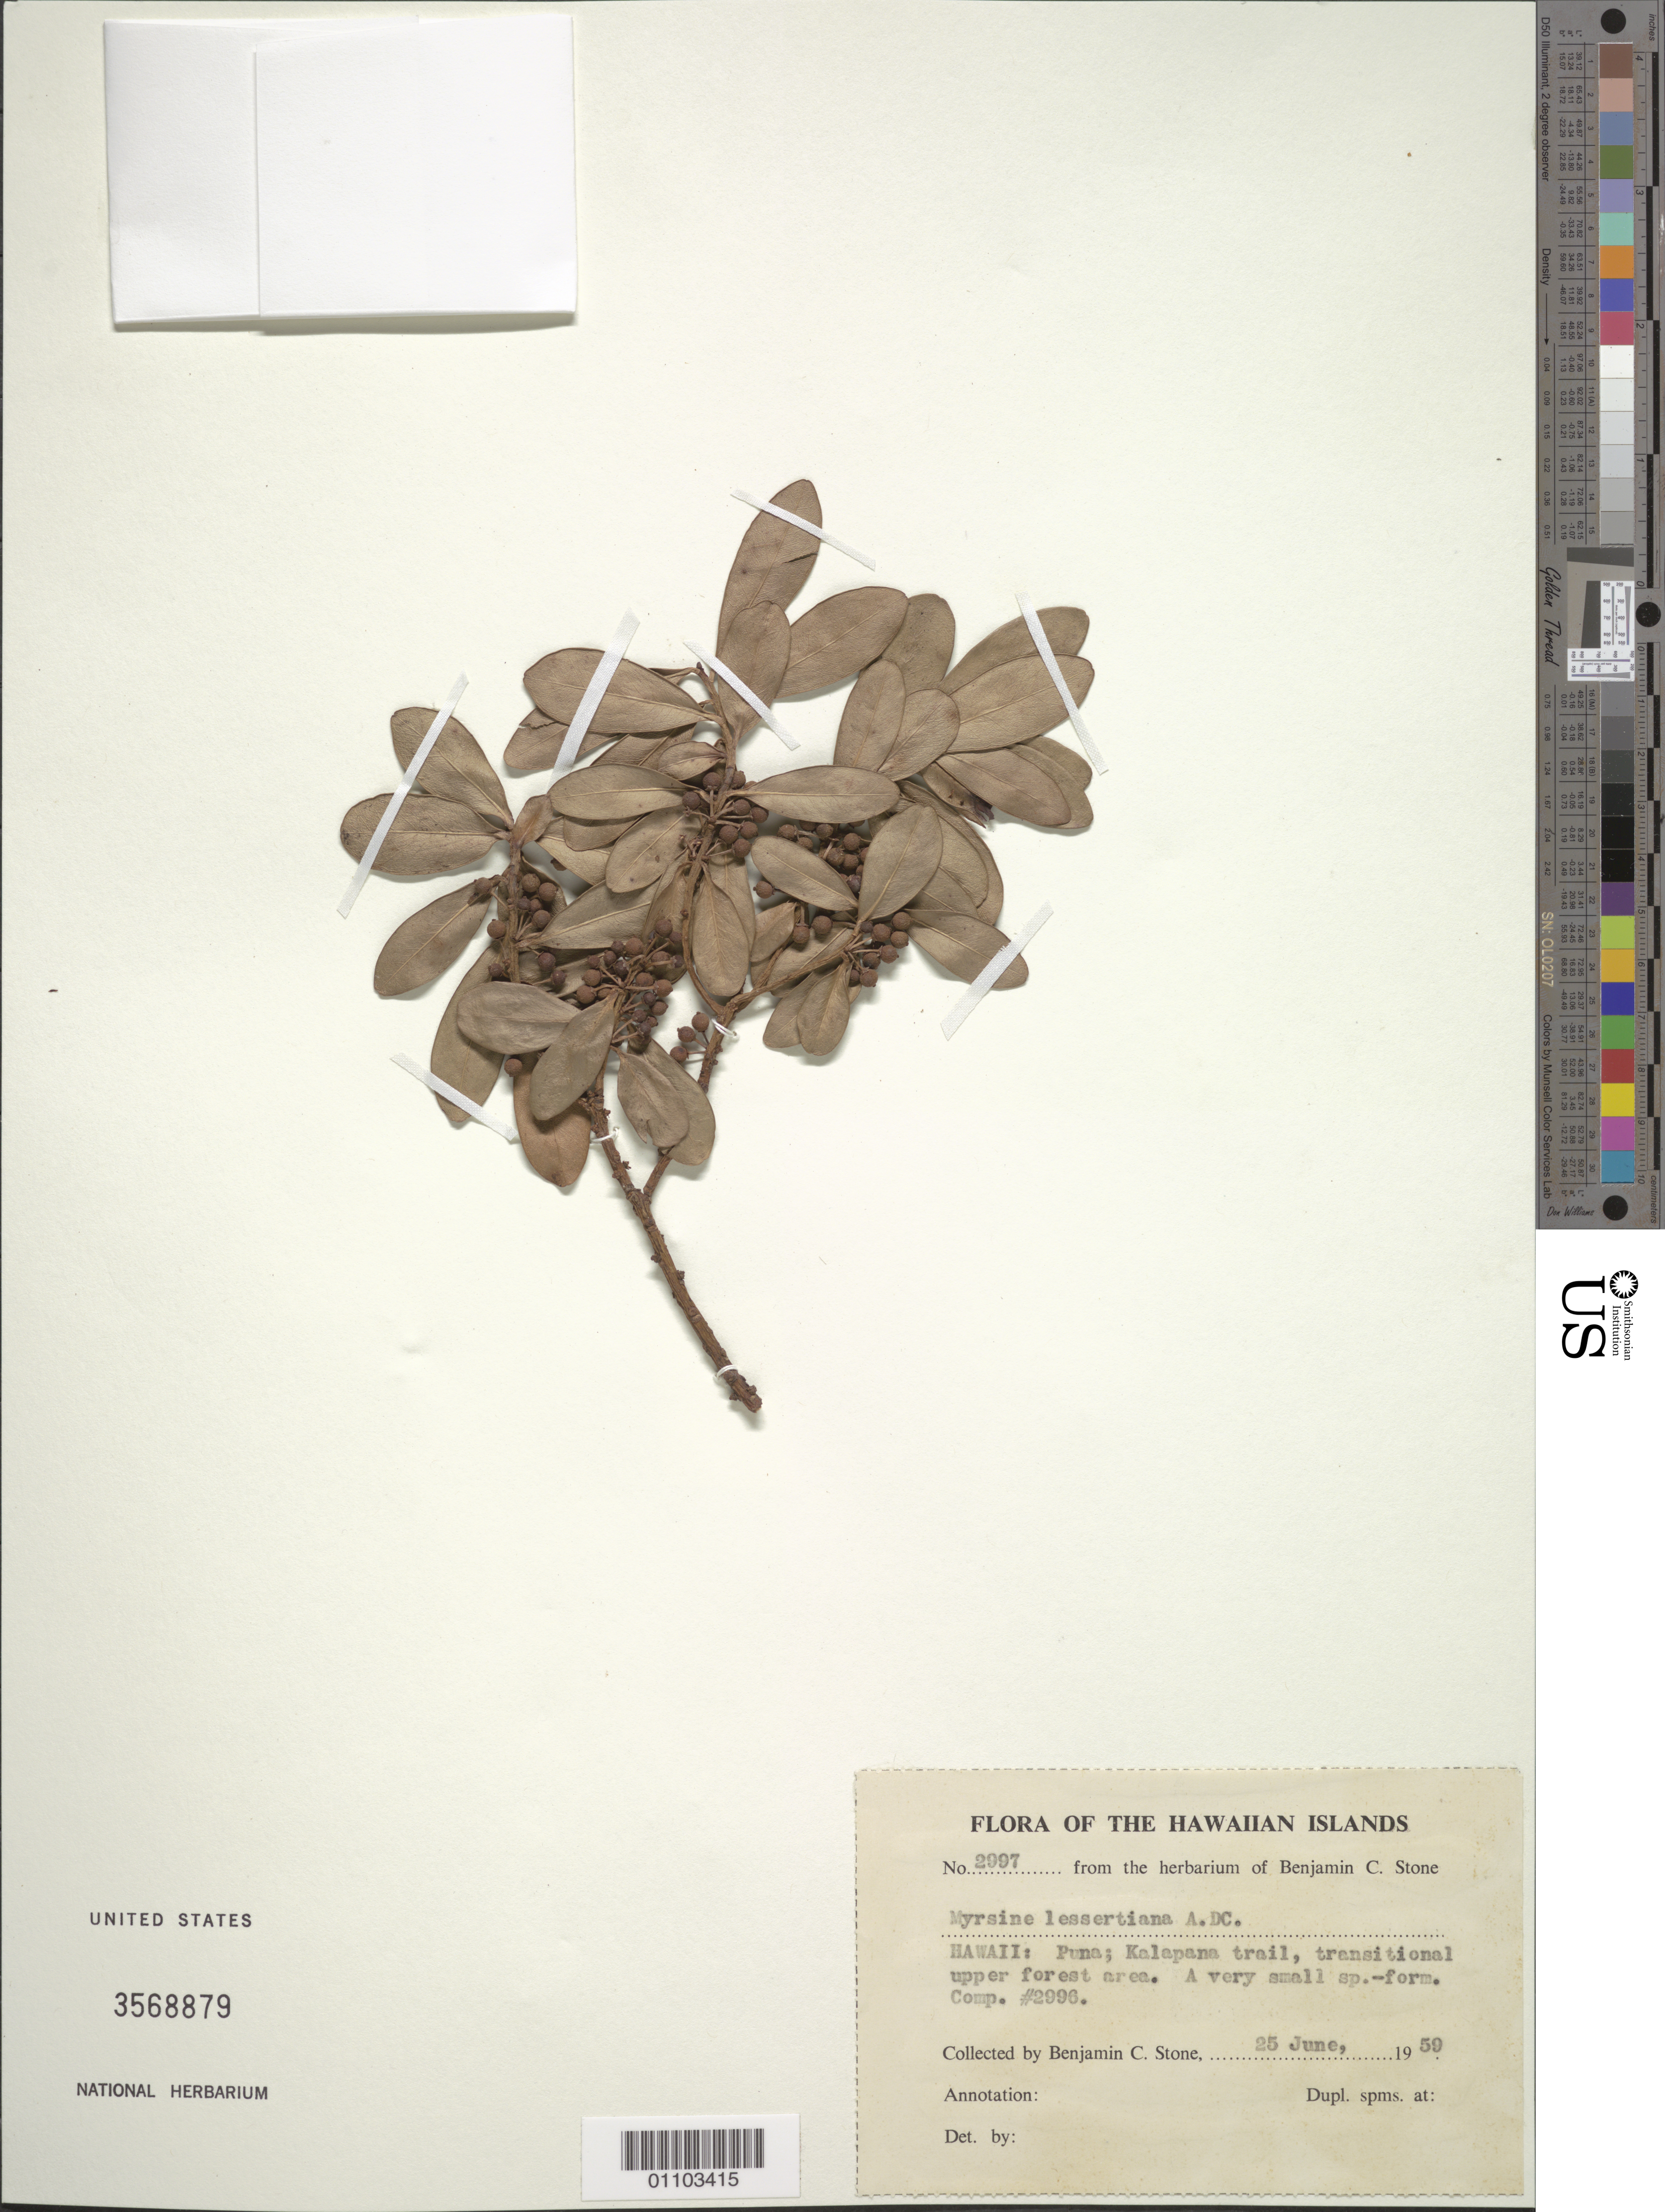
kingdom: Plantae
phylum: Tracheophyta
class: Magnoliopsida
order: Ericales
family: Primulaceae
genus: Myrsine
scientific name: Myrsine lessertiana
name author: A. DC.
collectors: B. C. Stone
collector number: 2997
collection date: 1959-06-25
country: United States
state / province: Hawaii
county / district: Hawaii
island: Hawaii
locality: Puna, Kala puna Trail. Transitional upper forest area.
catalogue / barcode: US 3568879